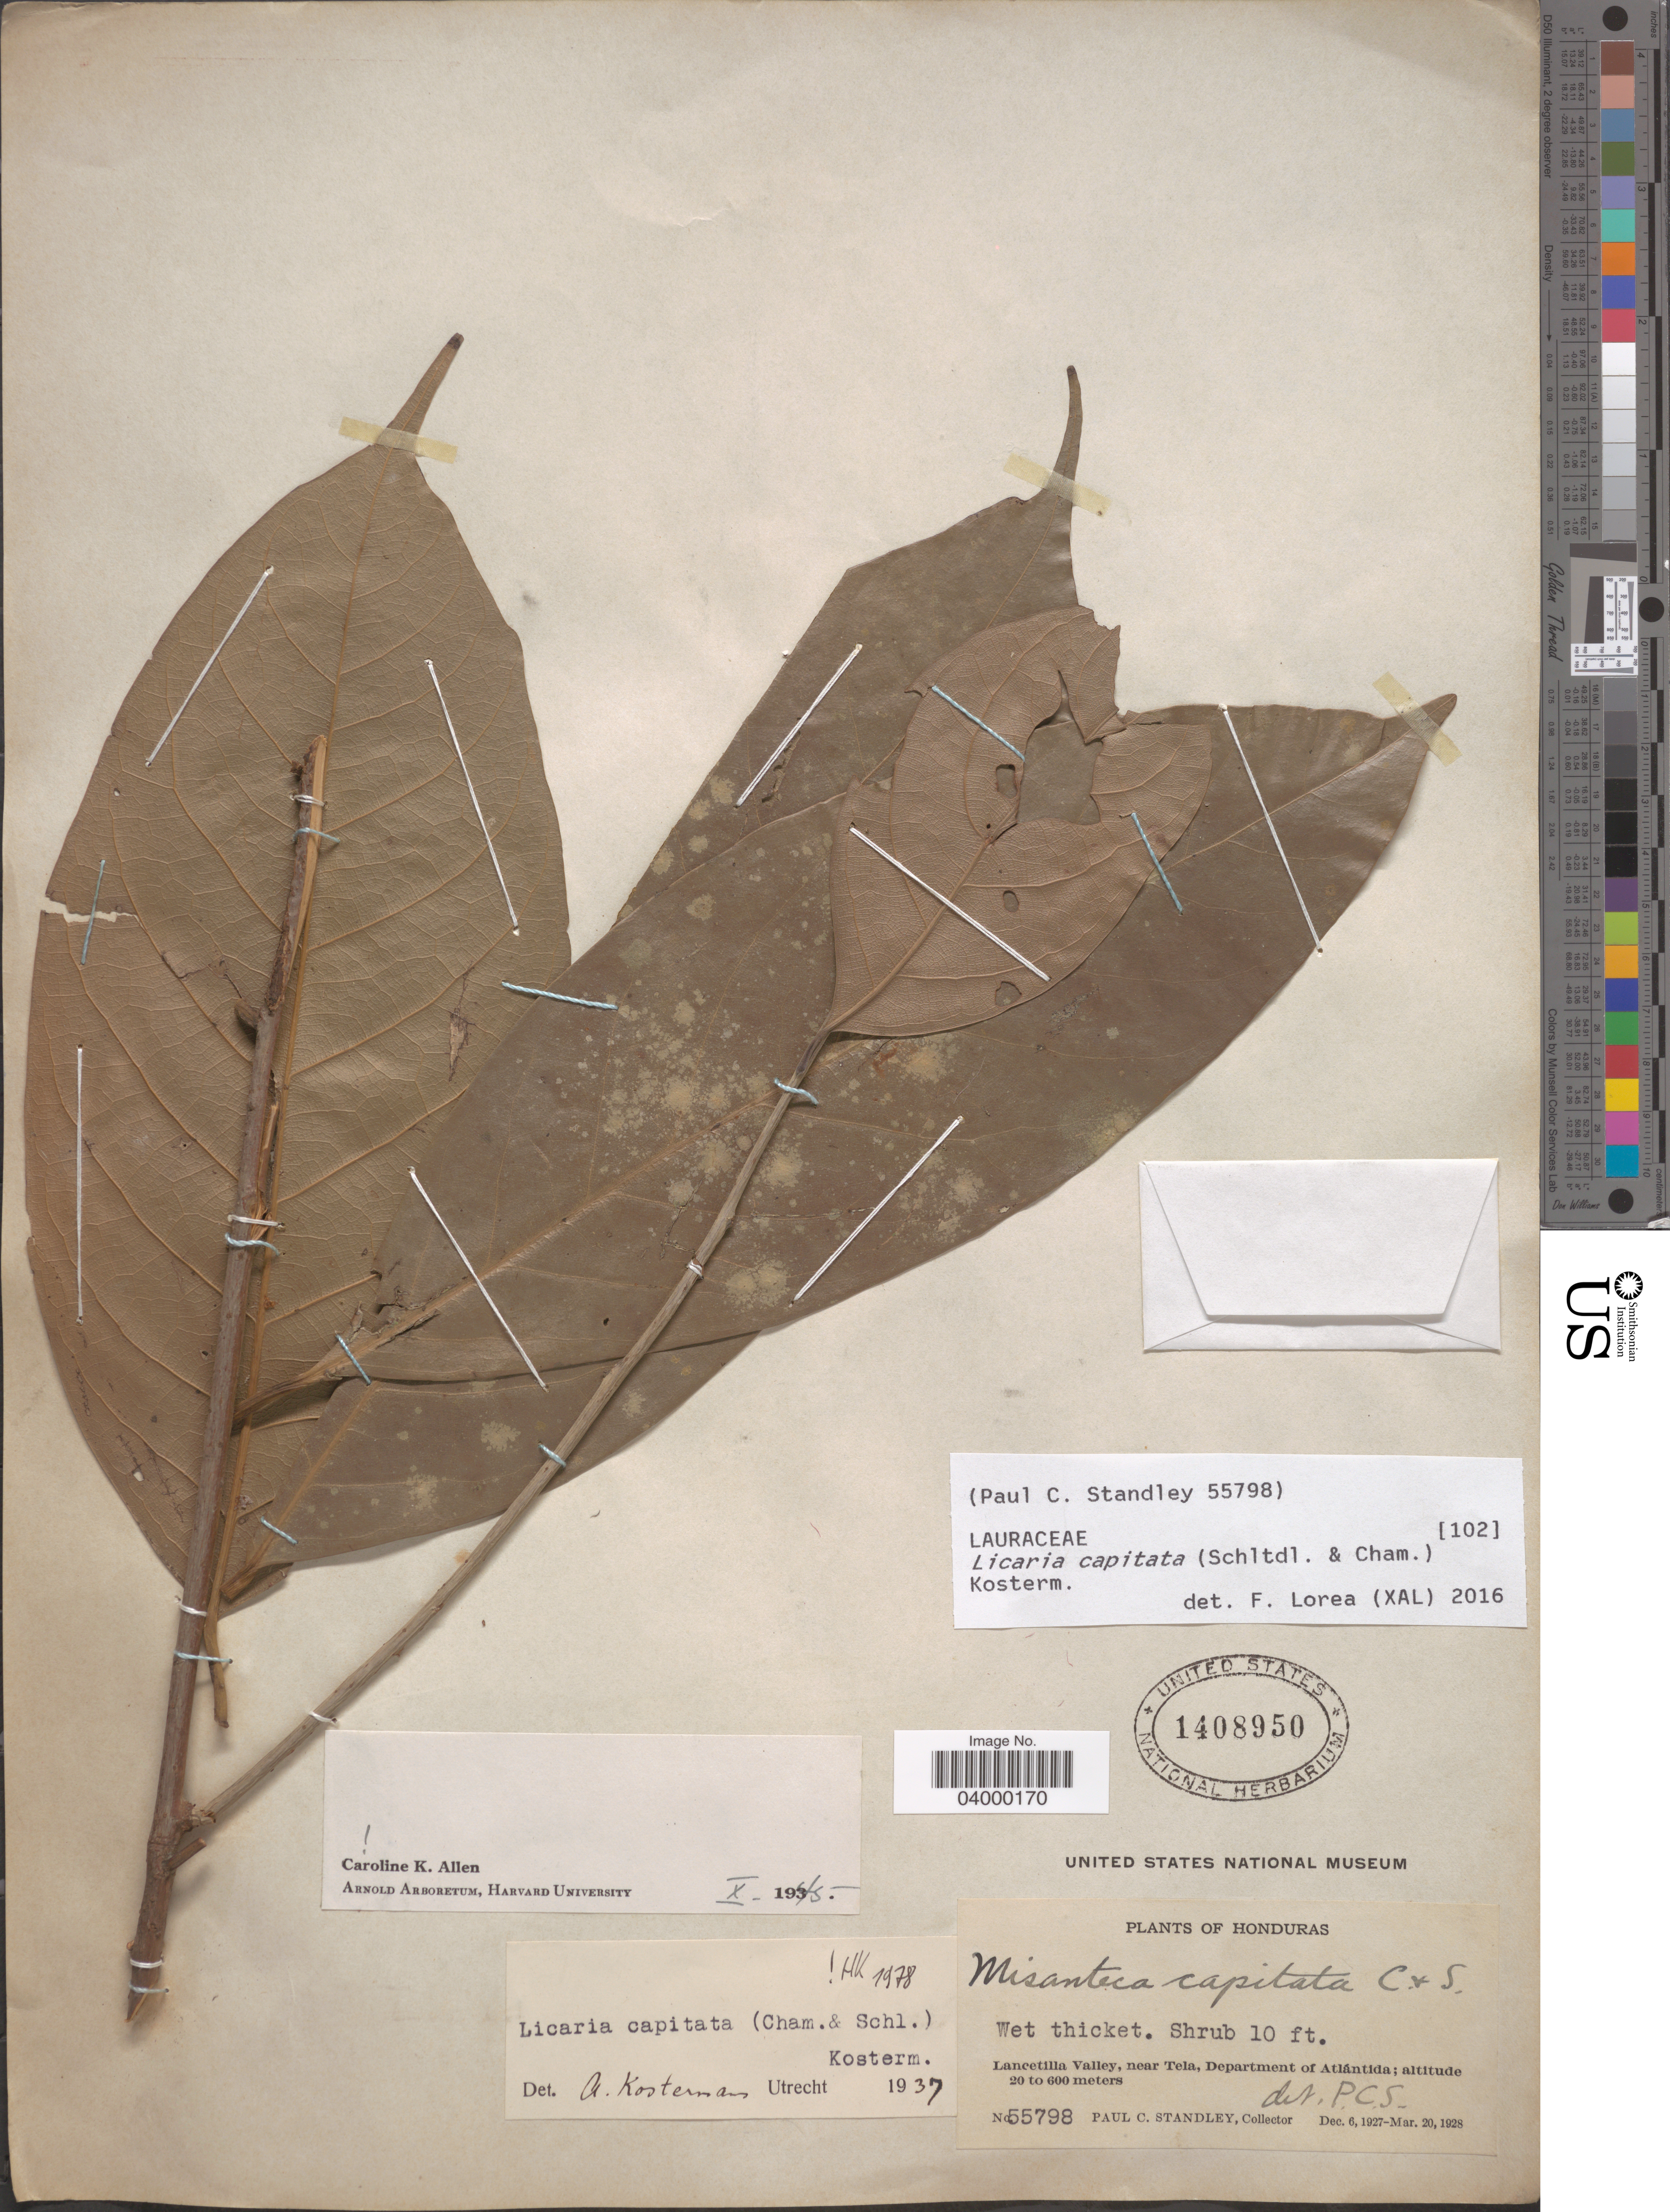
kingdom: Plantae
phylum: Tracheophyta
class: Magnoliopsida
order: Laurales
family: Lauraceae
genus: Licaria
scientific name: Licaria capitata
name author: (Schltdl. & Cham.) Kosterm.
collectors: P. C. Standley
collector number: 55798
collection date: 1927-12-06/1928-03-20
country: Honduras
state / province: Atlantida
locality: Lancetilla Valley, near Tela, Department of Atlántida.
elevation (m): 20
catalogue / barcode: US 1408950